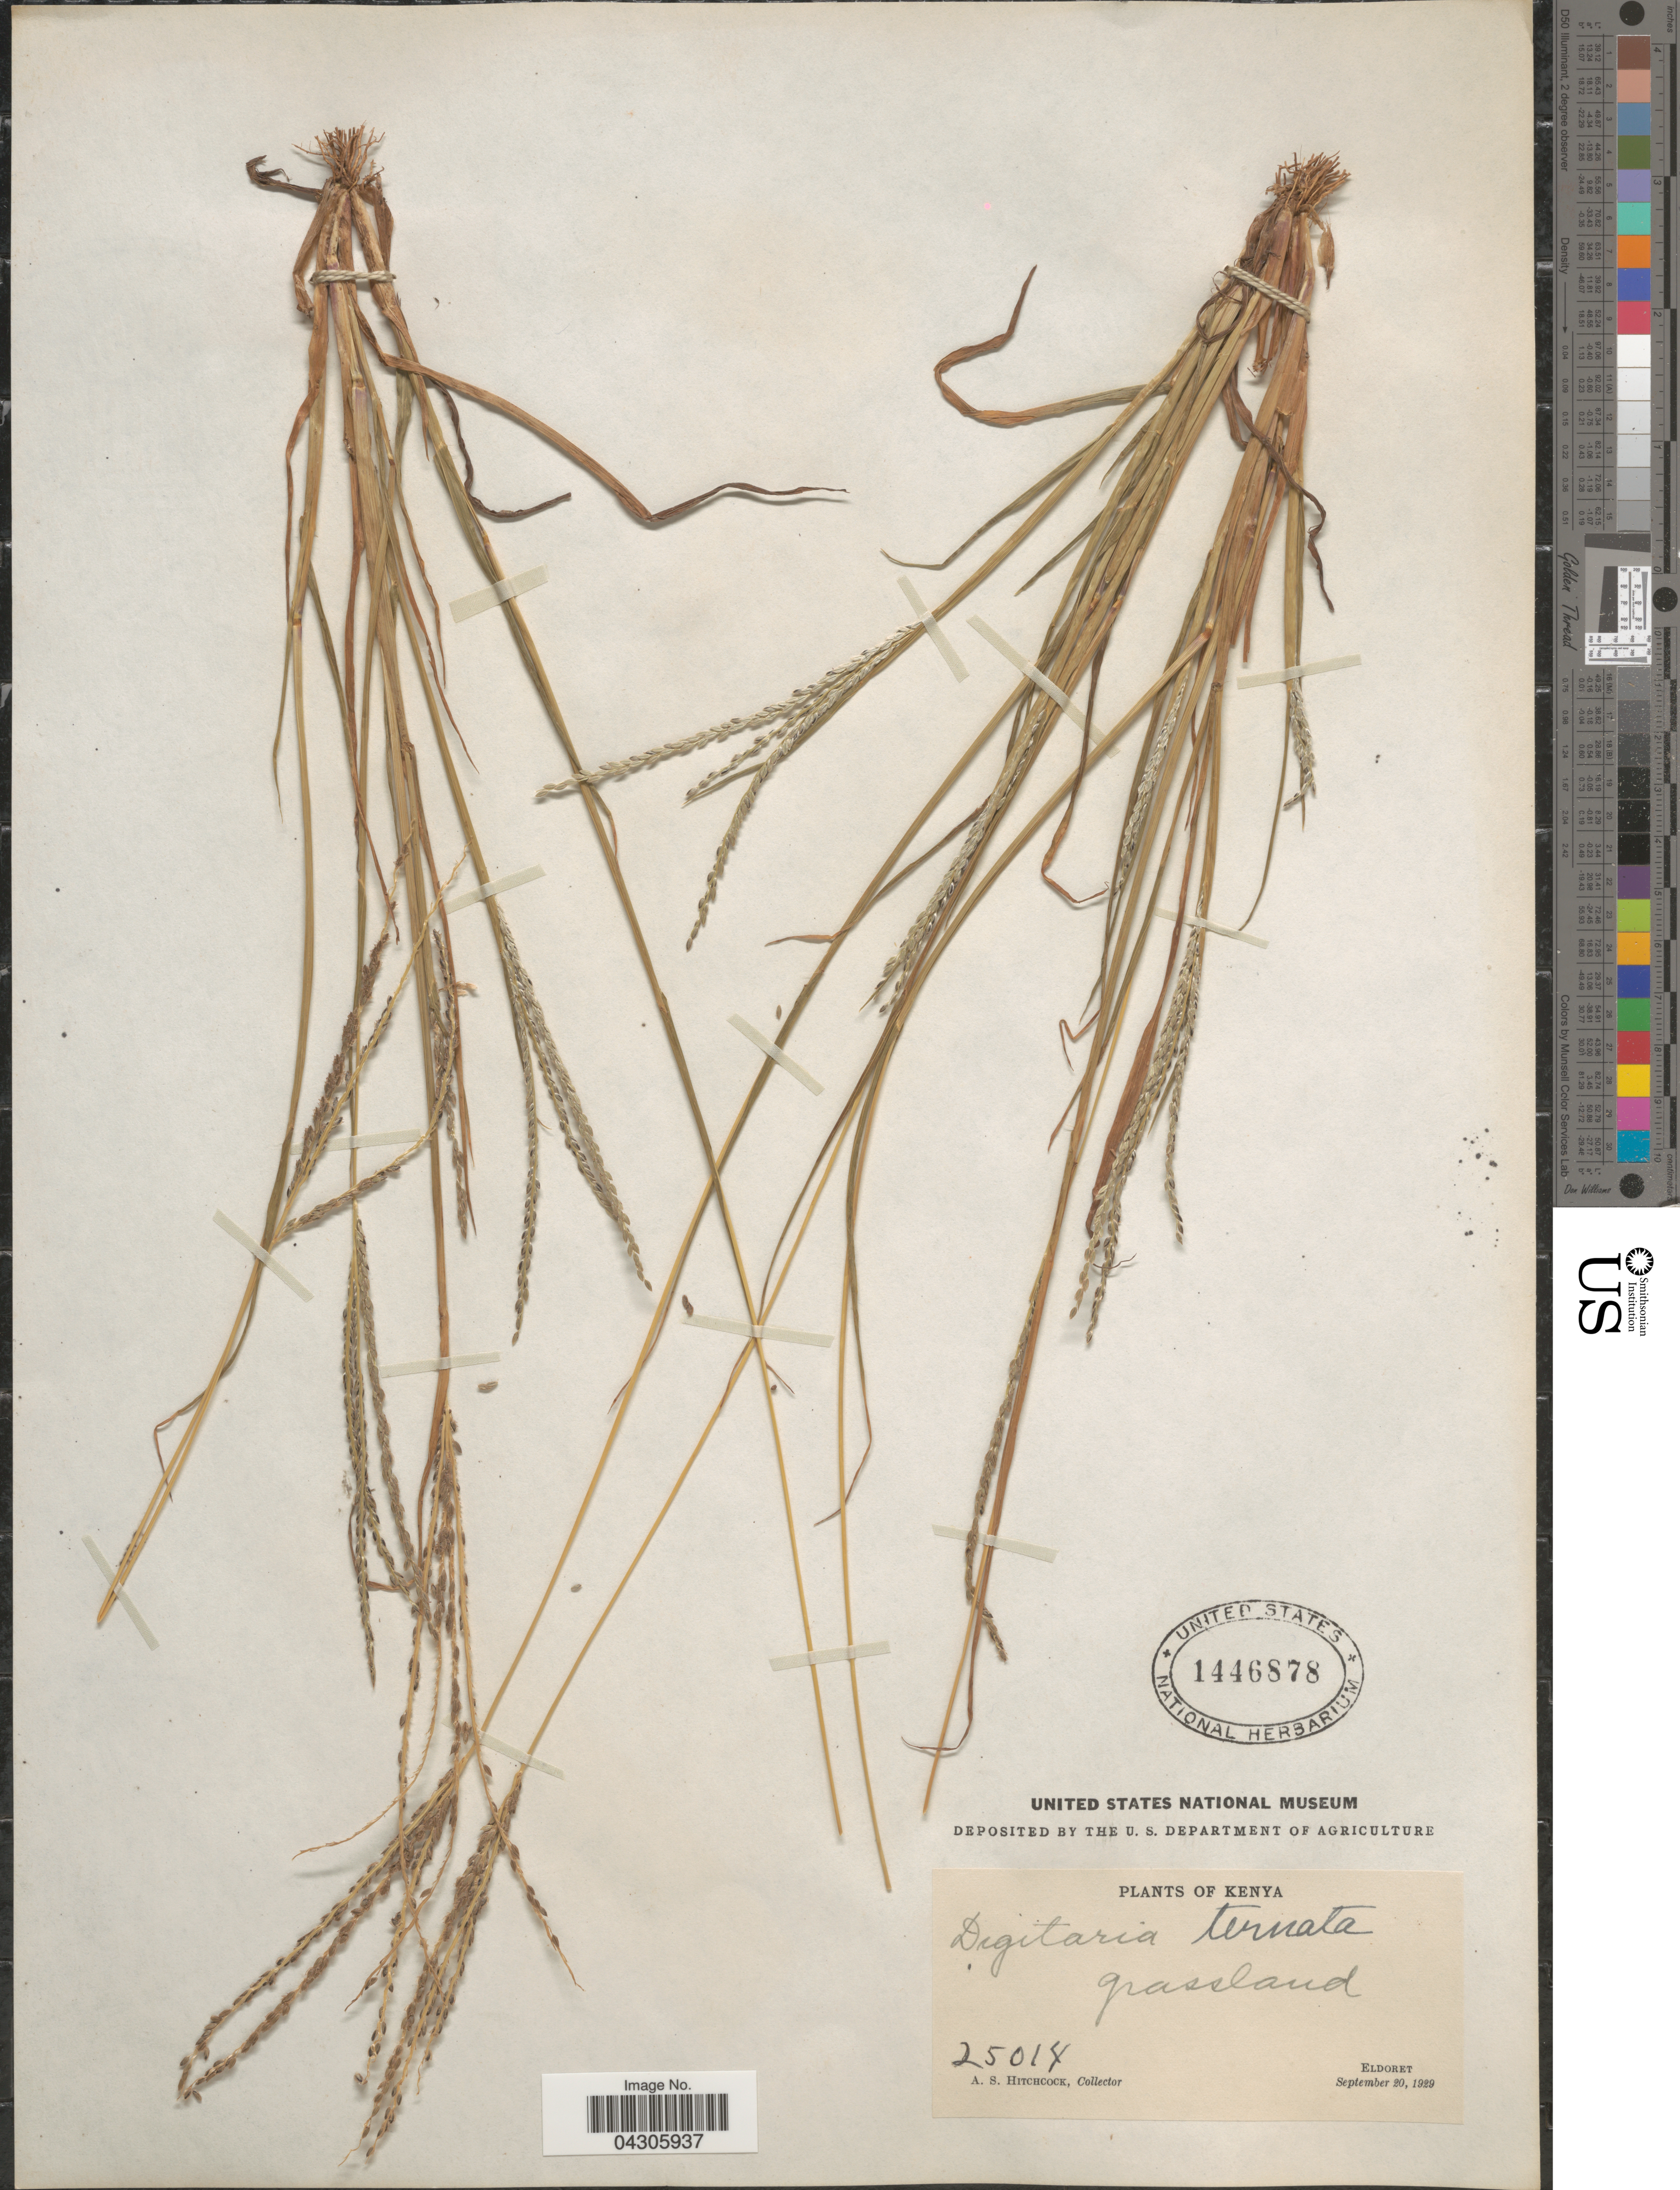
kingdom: Plantae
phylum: Tracheophyta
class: Liliopsida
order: Poales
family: Poaceae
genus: Digitaria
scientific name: Digitaria ternata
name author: (Hochr. ex A. Rich.) Stapf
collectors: A. S. Hitchcock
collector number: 25014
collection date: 1929-09-20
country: Kenya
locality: Grassland. Eldoret.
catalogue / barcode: US 1446878